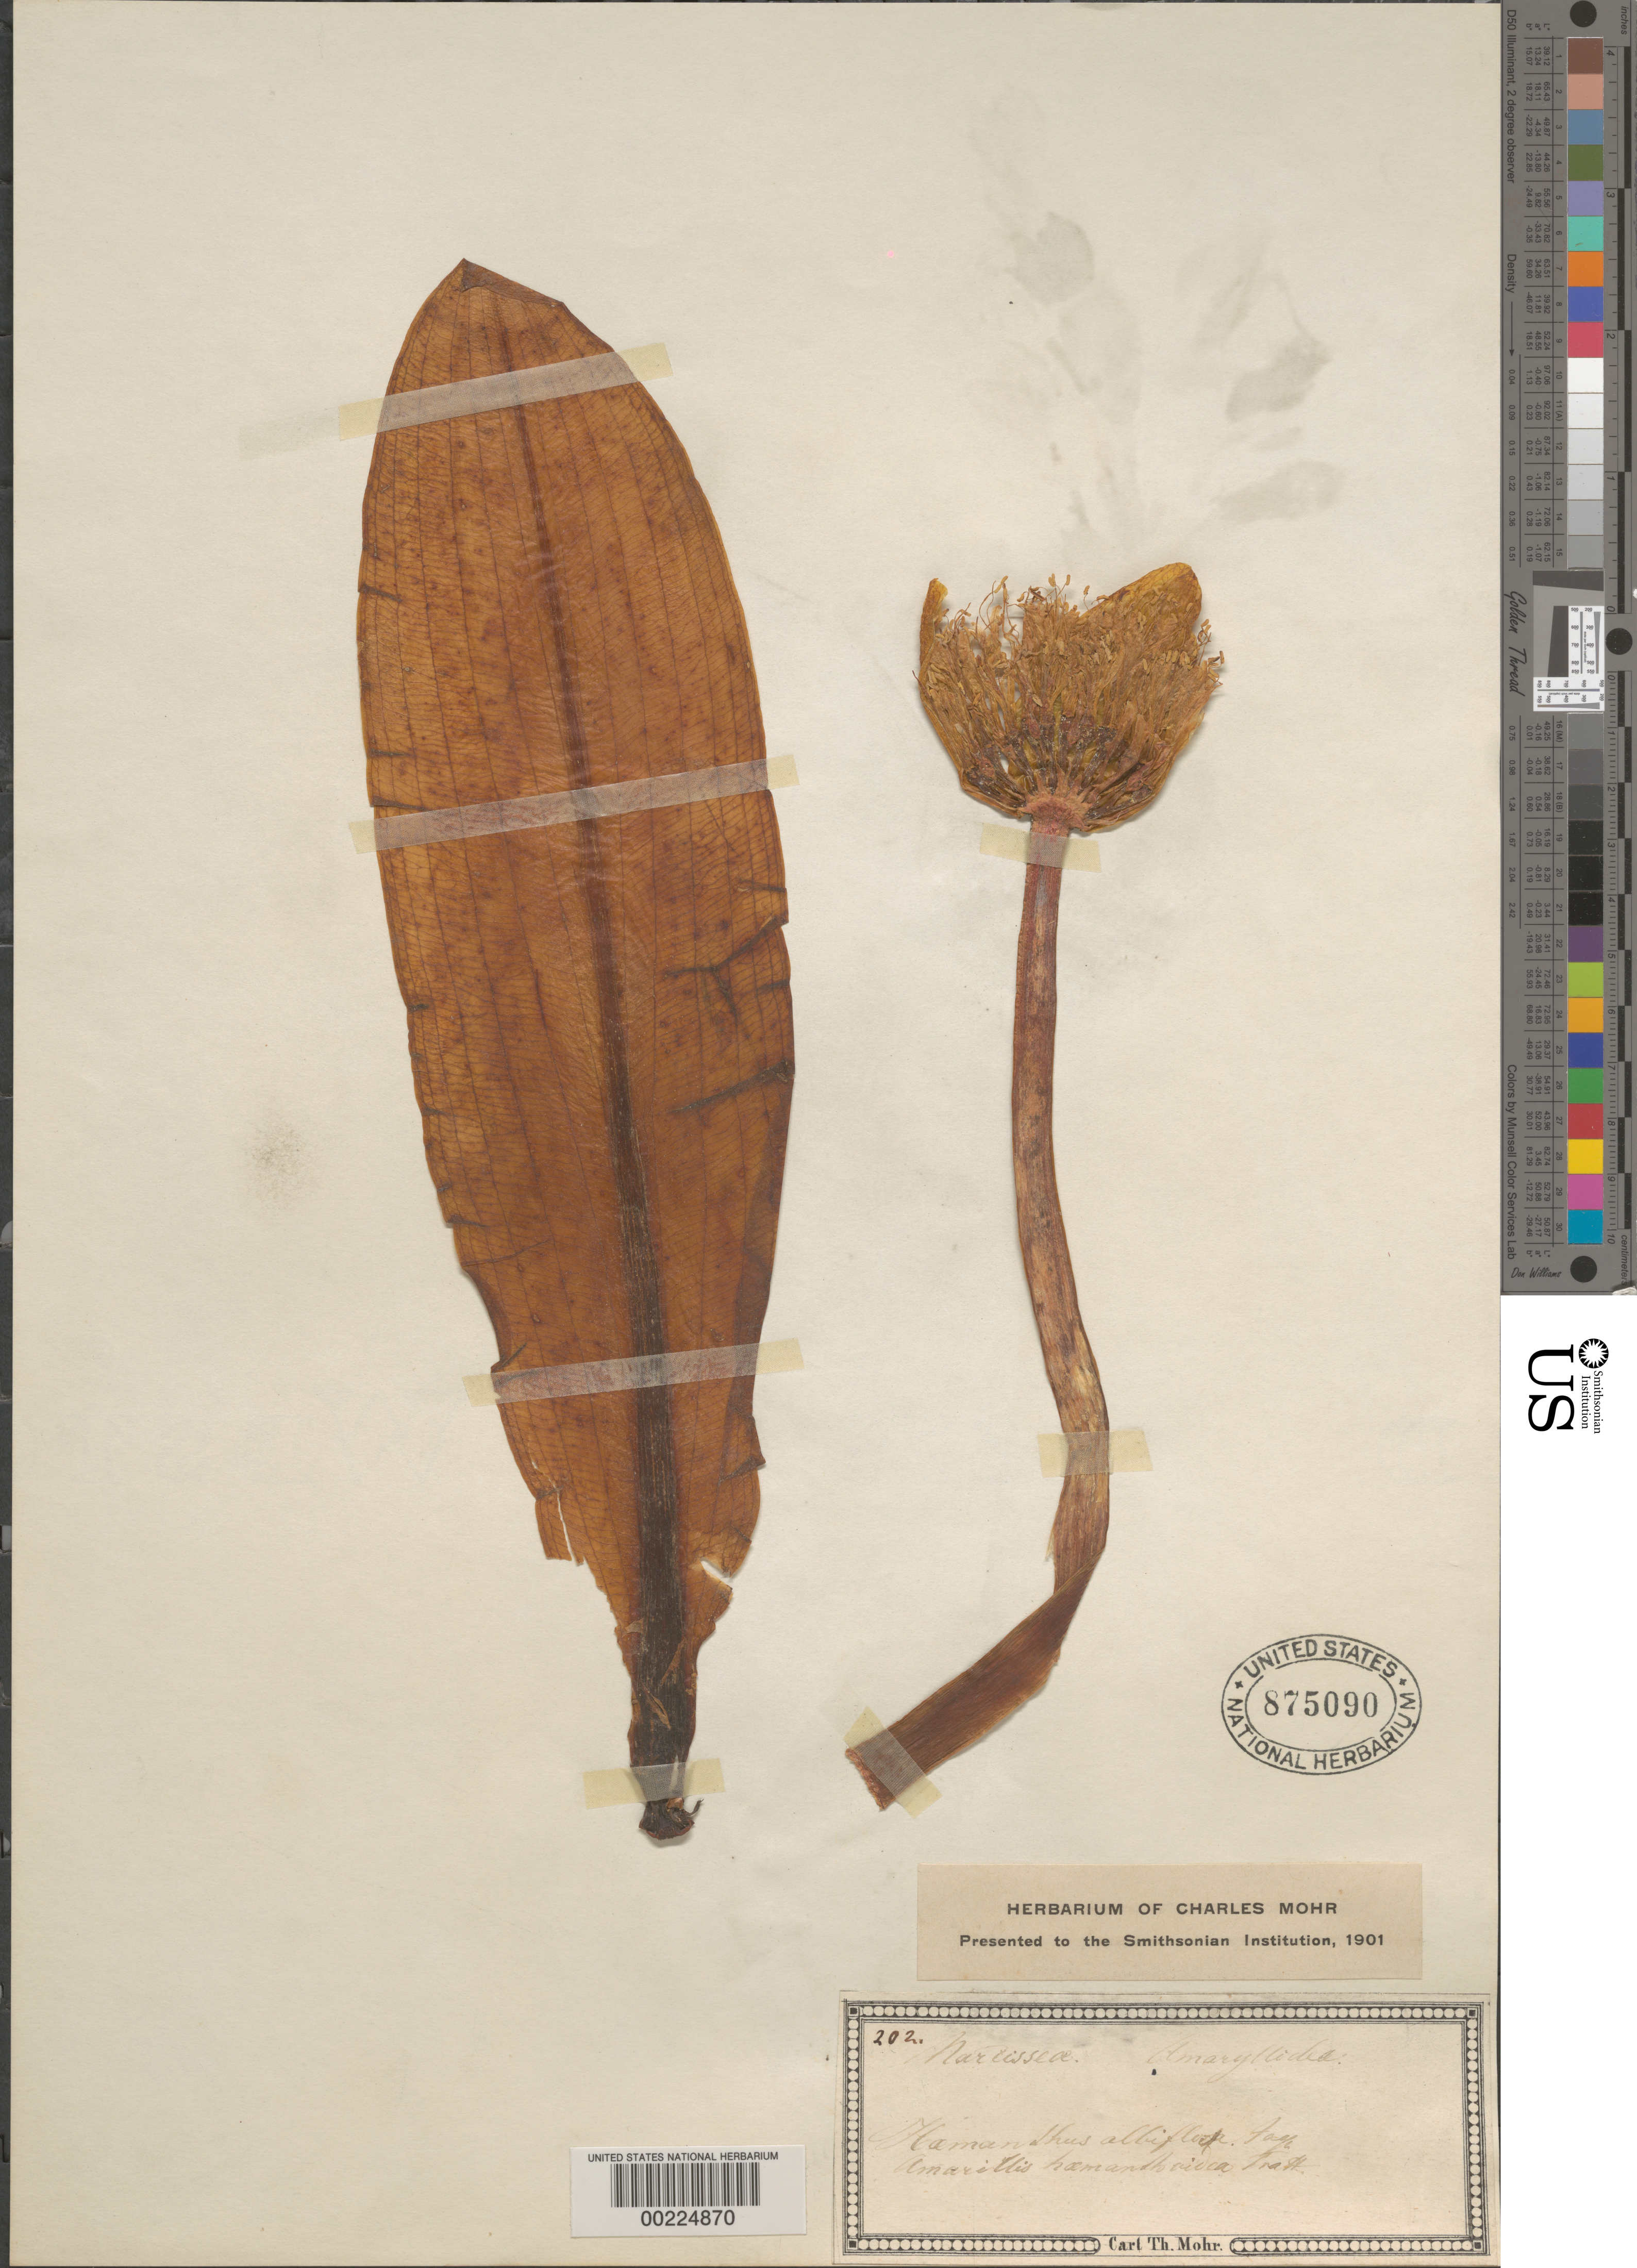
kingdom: Plantae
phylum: Tracheophyta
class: Liliopsida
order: Asparagales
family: Amaryllidaceae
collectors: C. T. Mohr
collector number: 202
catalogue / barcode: US 875090